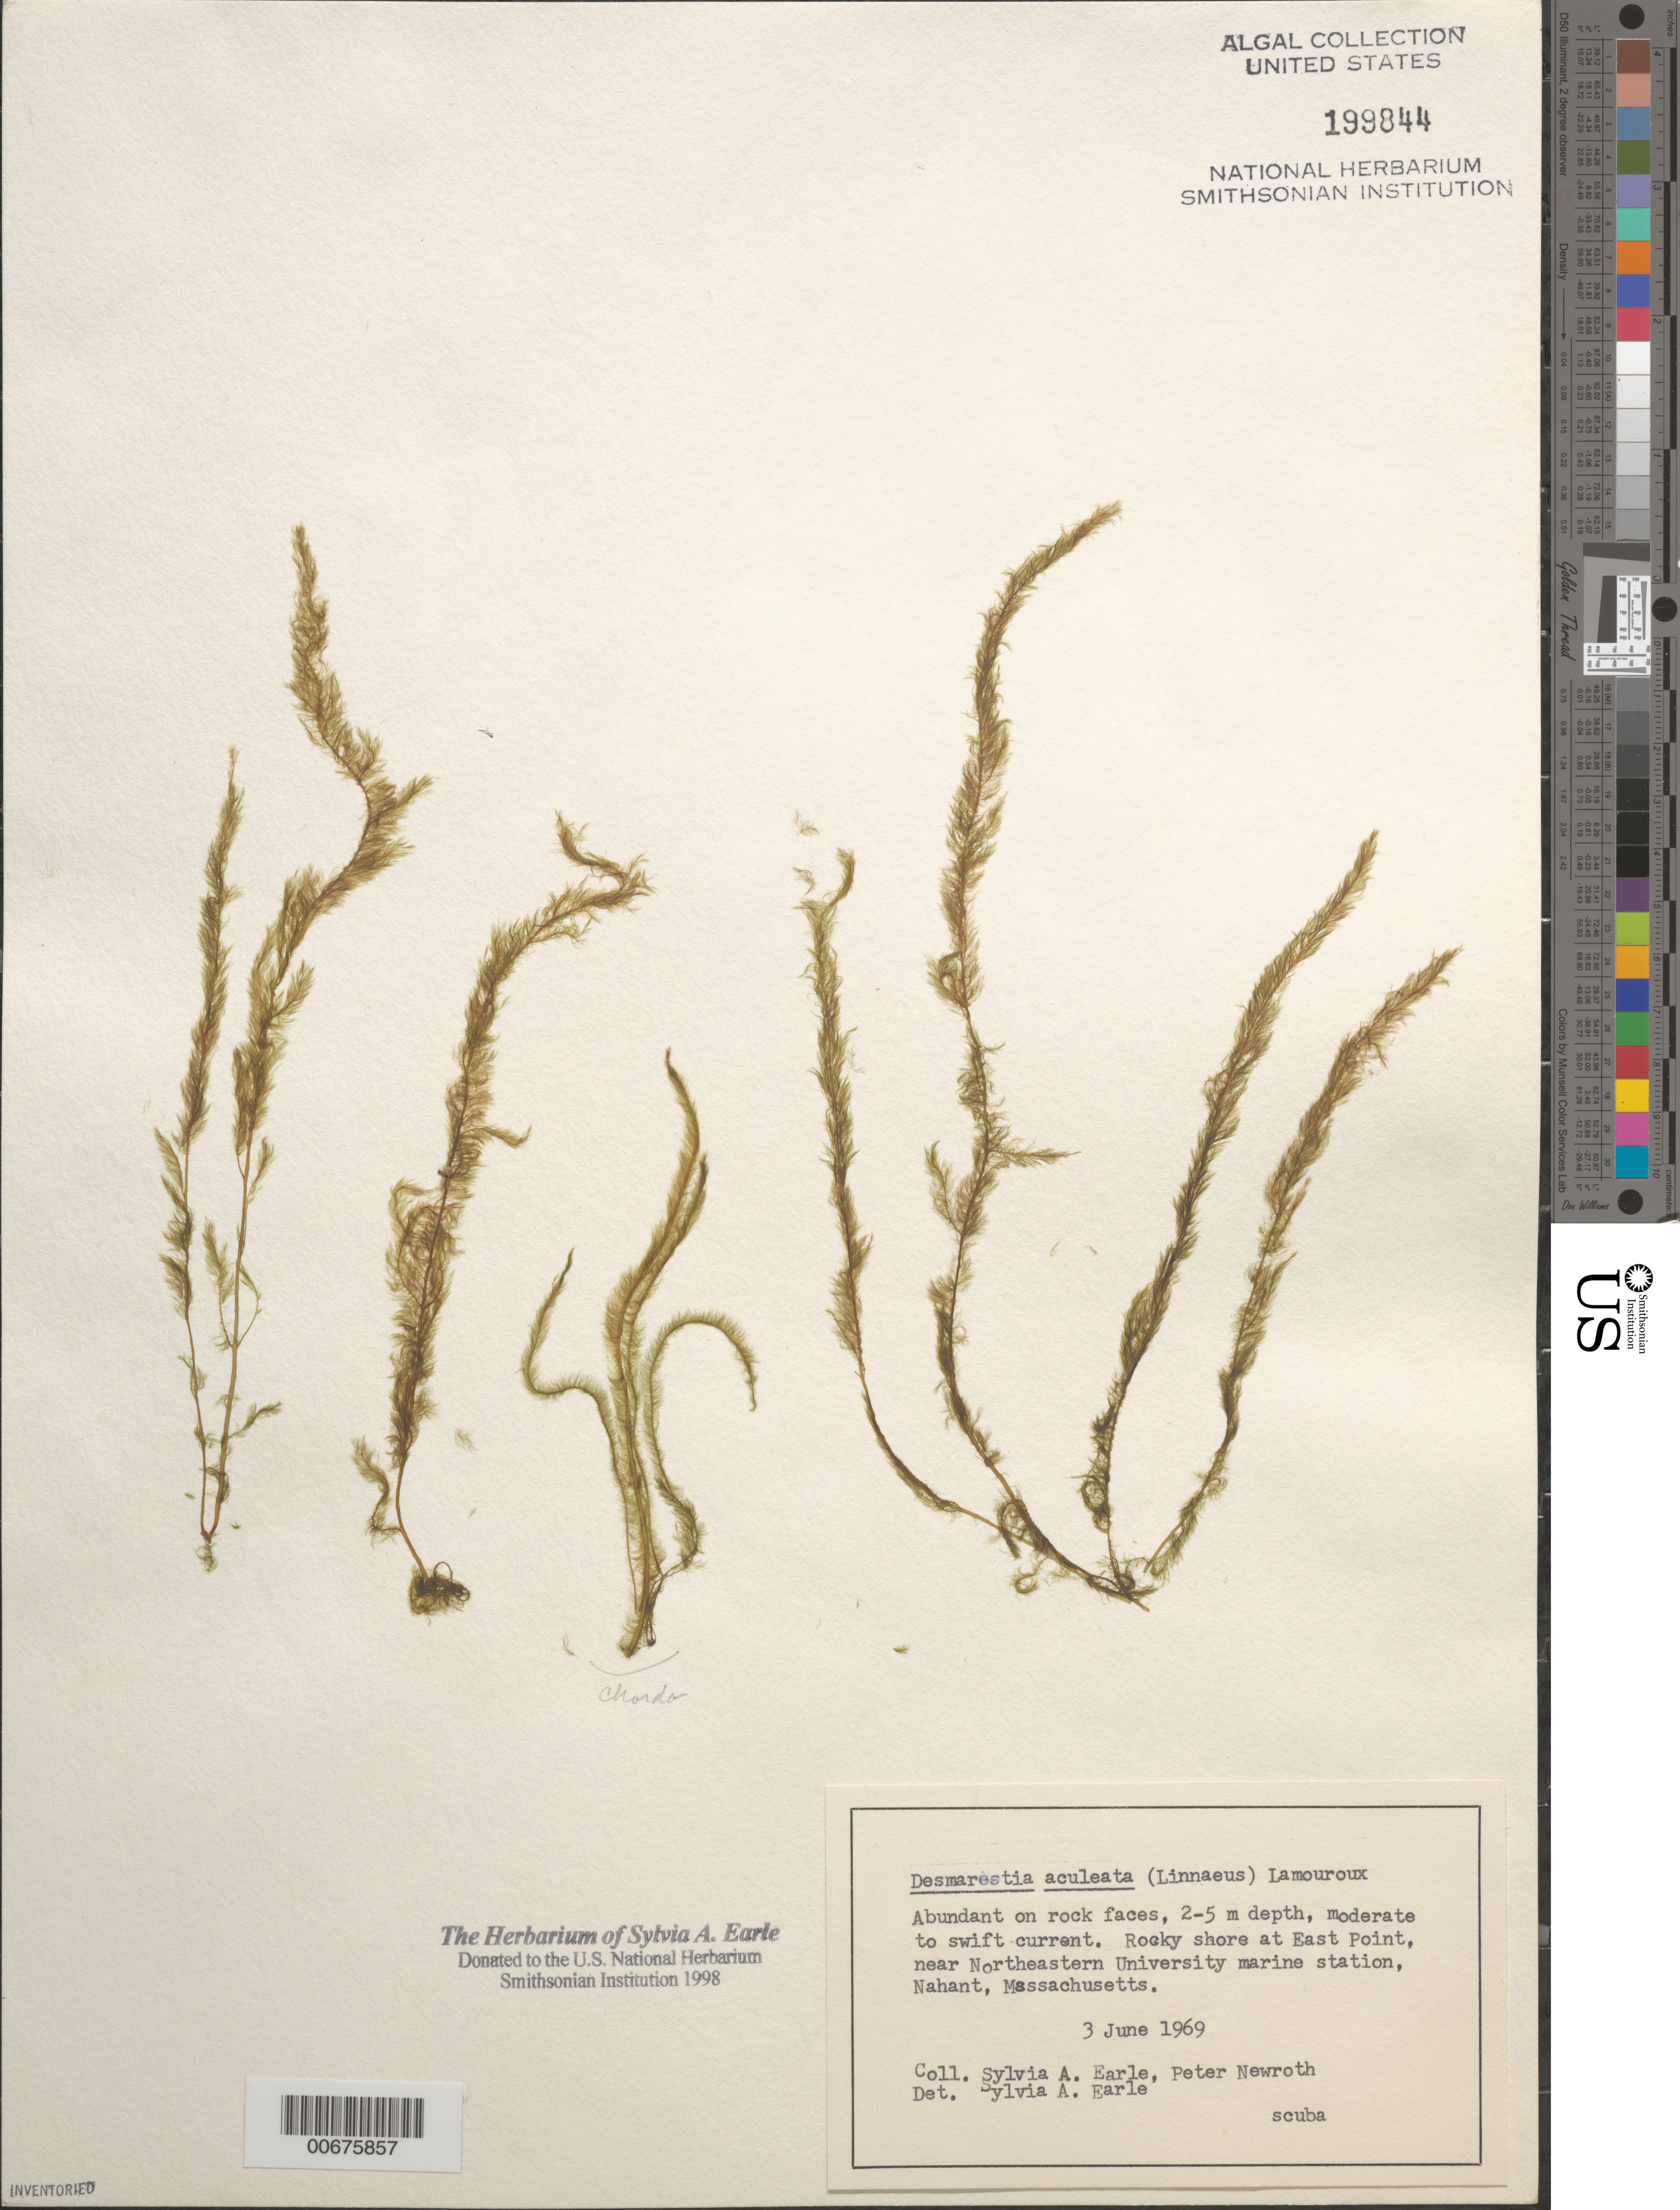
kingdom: Chromista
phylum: Ochrophyta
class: Phaeophyceae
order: Desmarestiales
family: Desmarestiaceae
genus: Desmarestia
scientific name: Desmarestia aculeata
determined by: Earle, S. A.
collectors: S. A. Earle & P. J. Newroth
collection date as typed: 03 Jun 1969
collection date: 1969-06-03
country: United States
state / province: Massachusetts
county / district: Essex County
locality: East Point, Nahant, near Northeastern University marine station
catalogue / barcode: US 199844